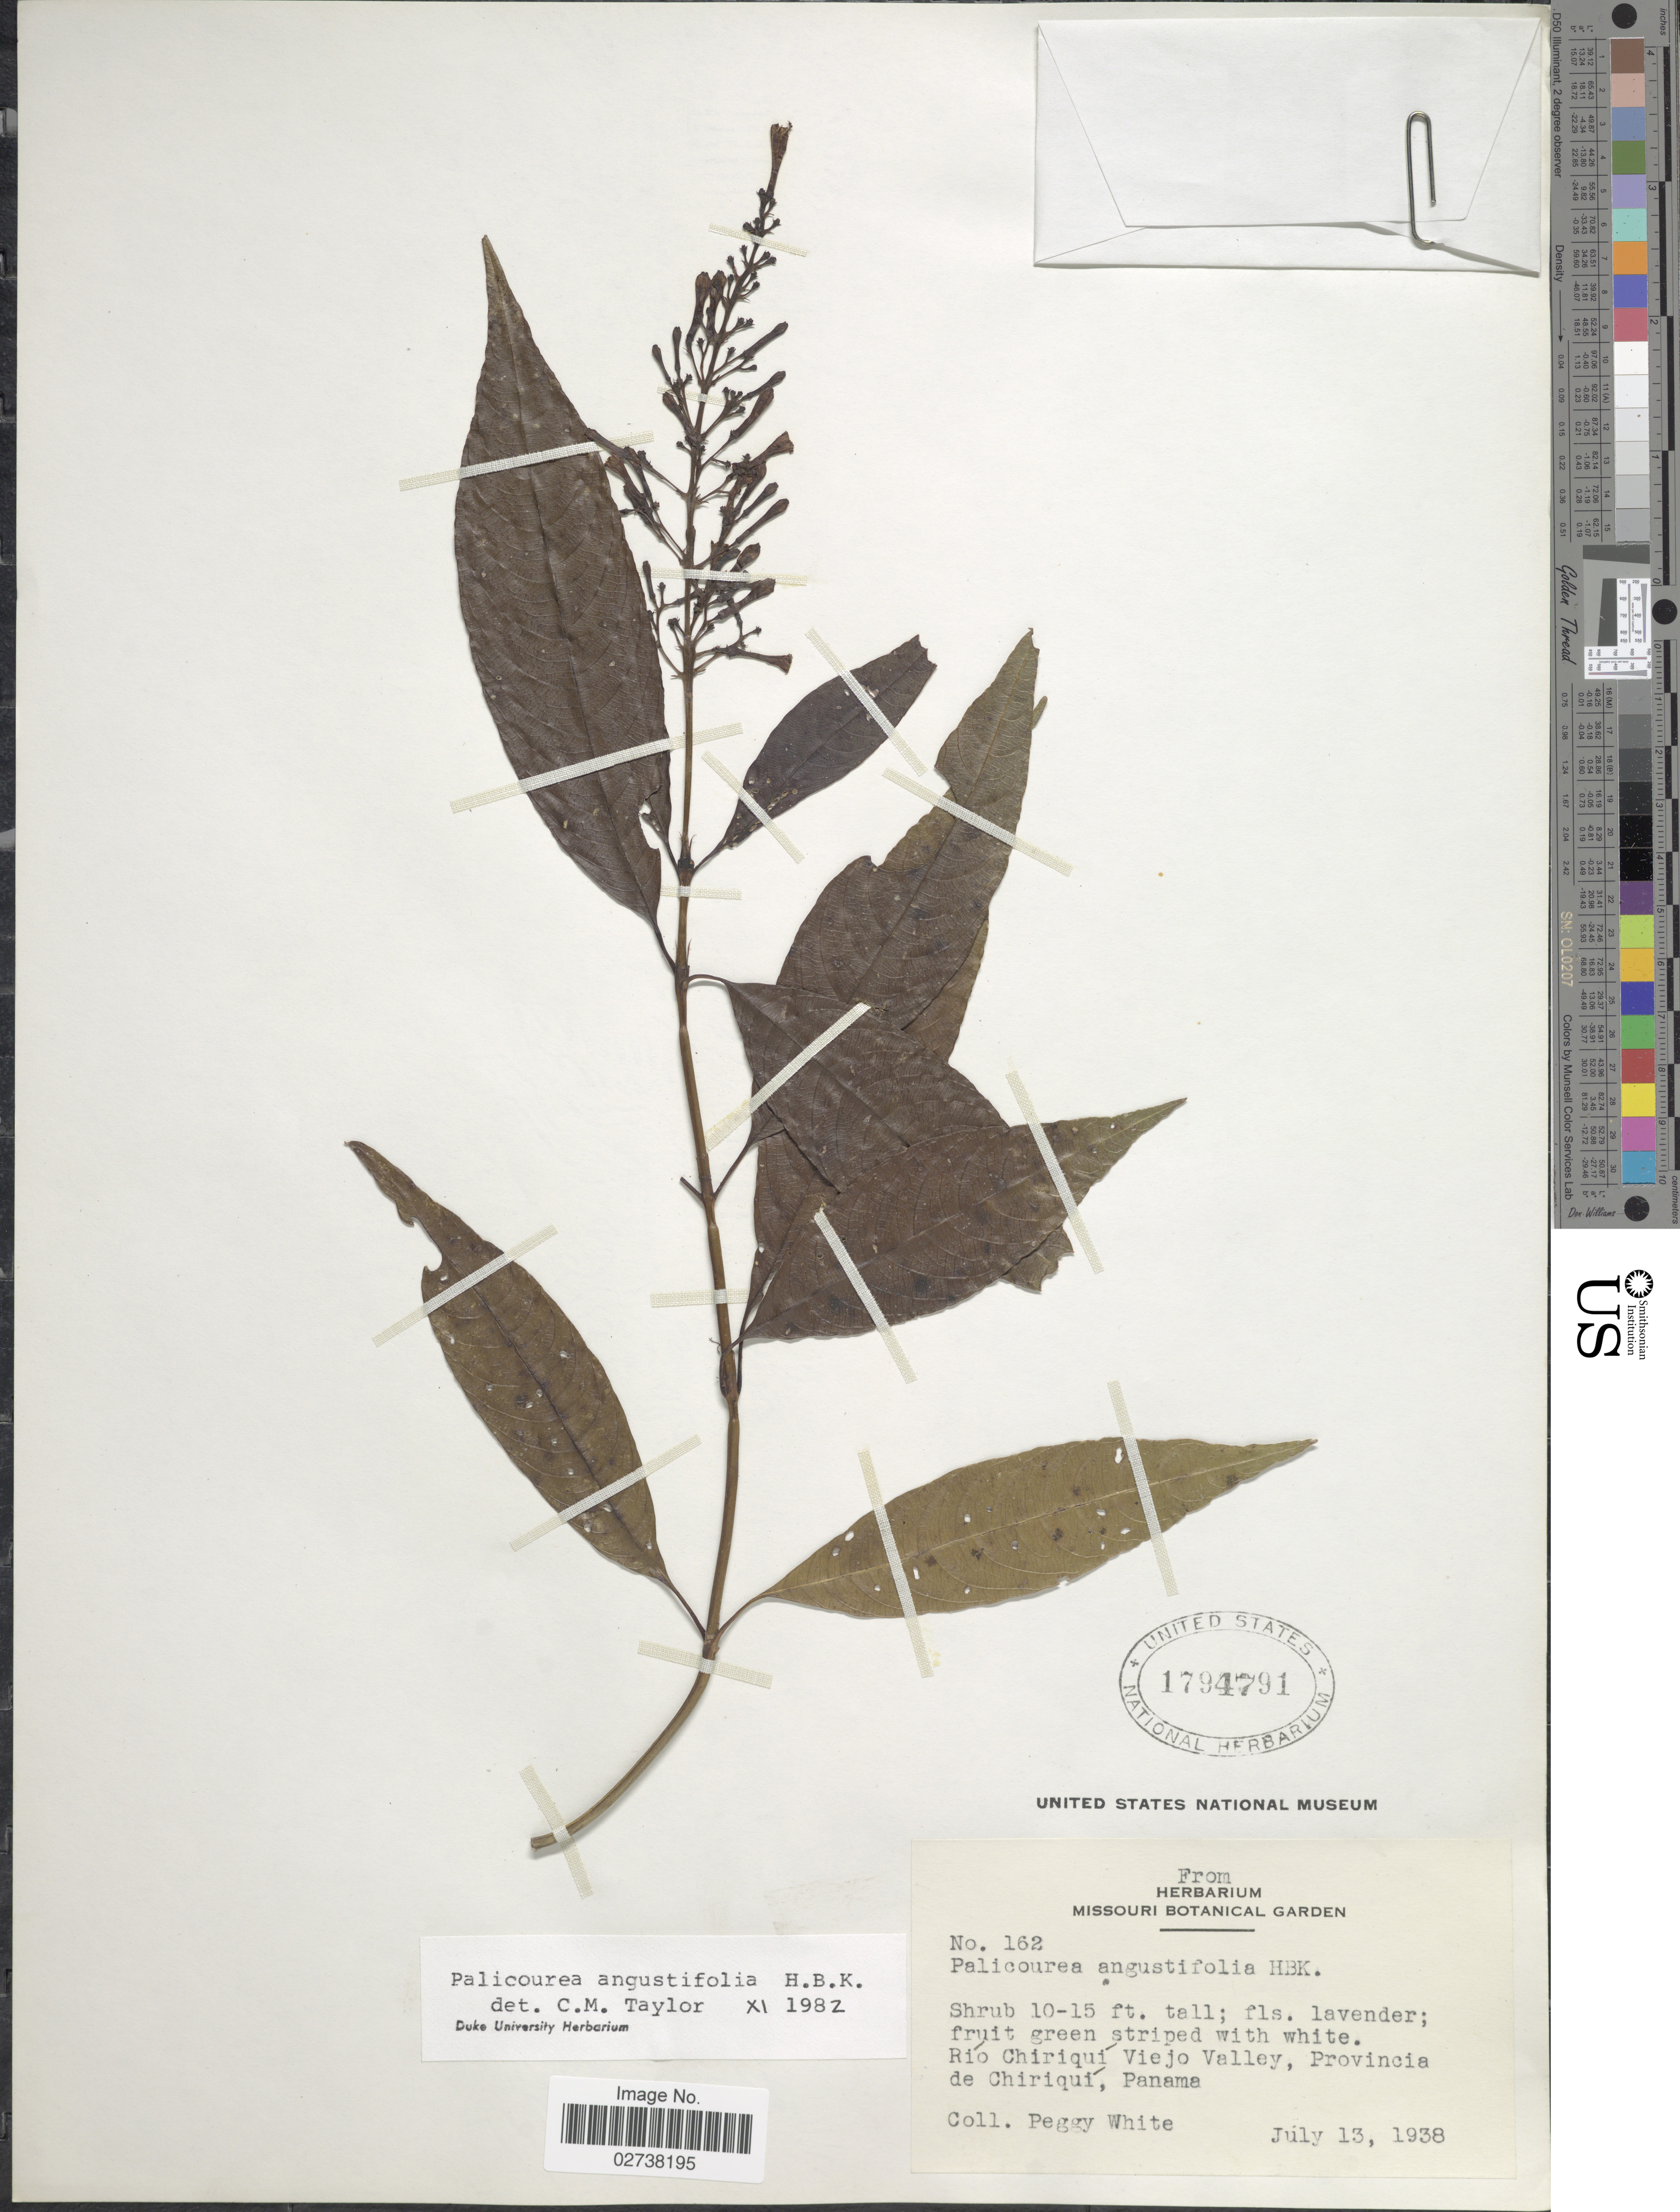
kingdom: Plantae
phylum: Tracheophyta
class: Magnoliopsida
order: Gentianales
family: Rubiaceae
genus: Palicourea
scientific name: Palicourea angustifolia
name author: Kunth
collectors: P. White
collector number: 162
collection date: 1938-07-13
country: Panama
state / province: Chiriqui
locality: Rio Chiriqui Viejo Valley, Provincia de Chiriqui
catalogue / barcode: US 1794791